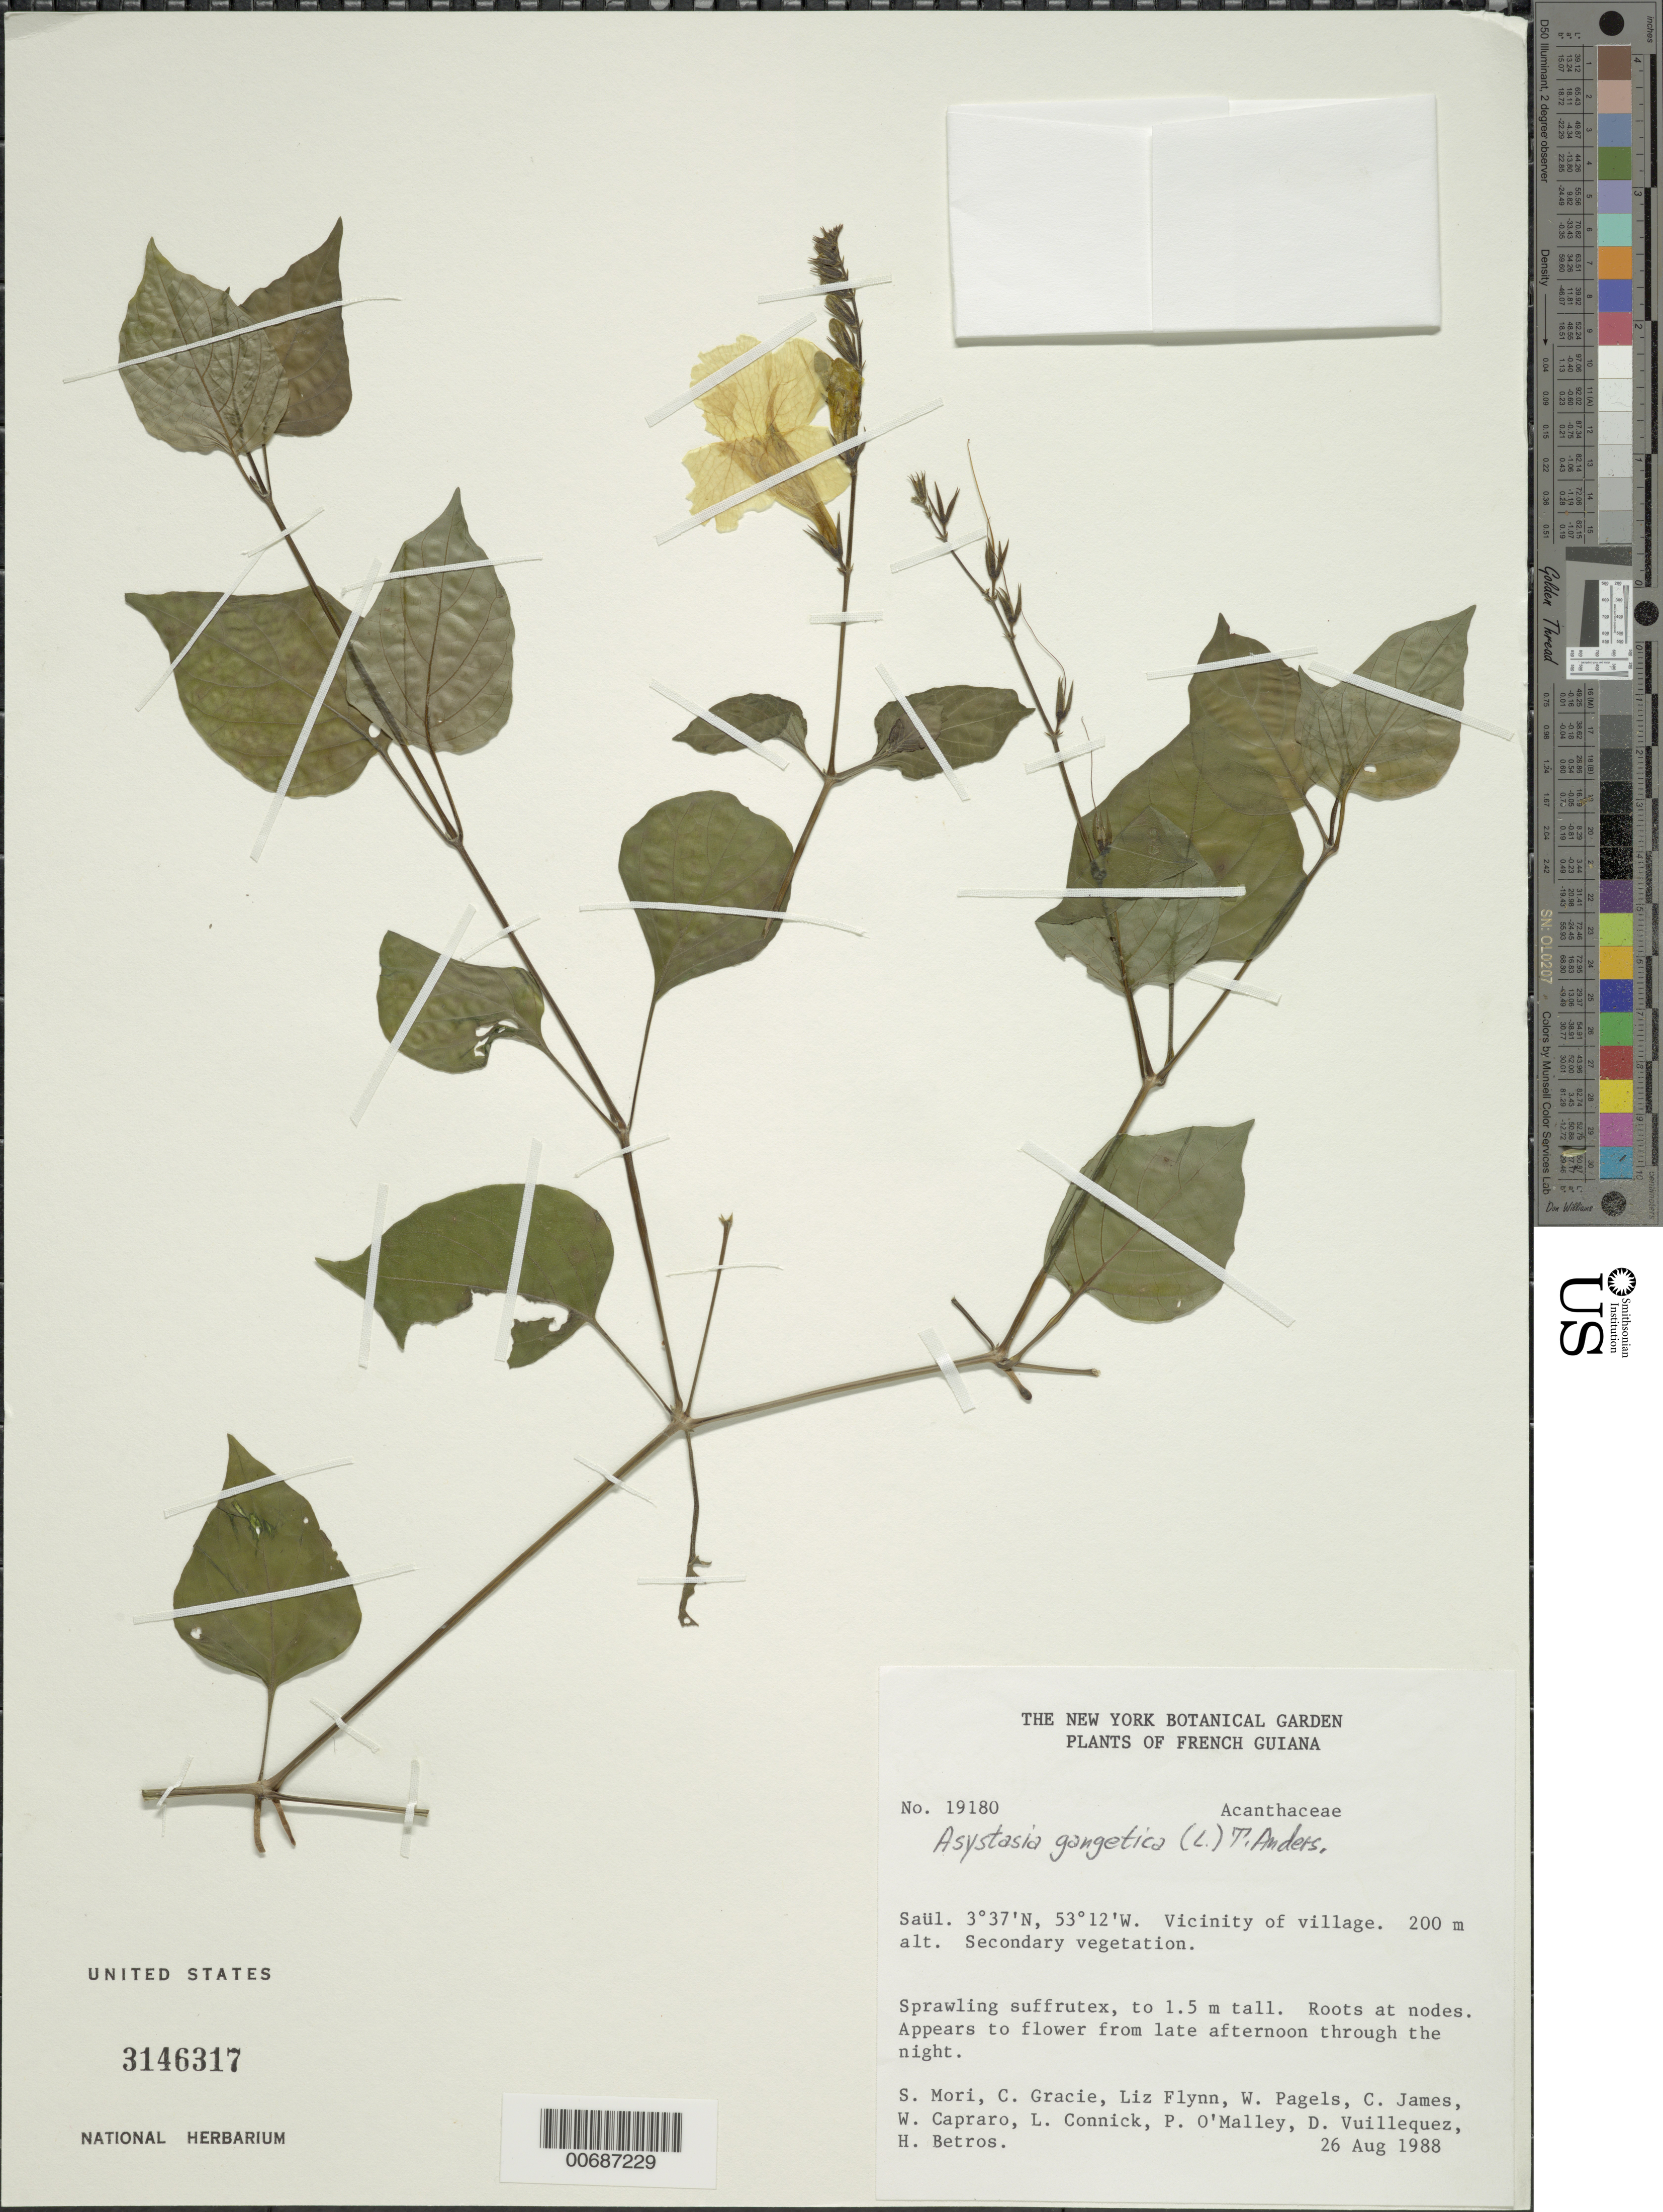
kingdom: Plantae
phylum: Tracheophyta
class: Magnoliopsida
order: Lamiales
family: Acanthaceae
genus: Asystasia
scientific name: Asystasia gangetica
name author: (L.) T. Anderson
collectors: S. Mori, C. A. Gracie, L. Flynn, W. Pagels, C. James, W. Capraro & L. Connick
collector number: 19180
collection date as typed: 26-Aug-88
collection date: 1988-08-26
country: French Guiana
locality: Saül, vicinity of village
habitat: Secondary vegetation.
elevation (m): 200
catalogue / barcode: US 3146317